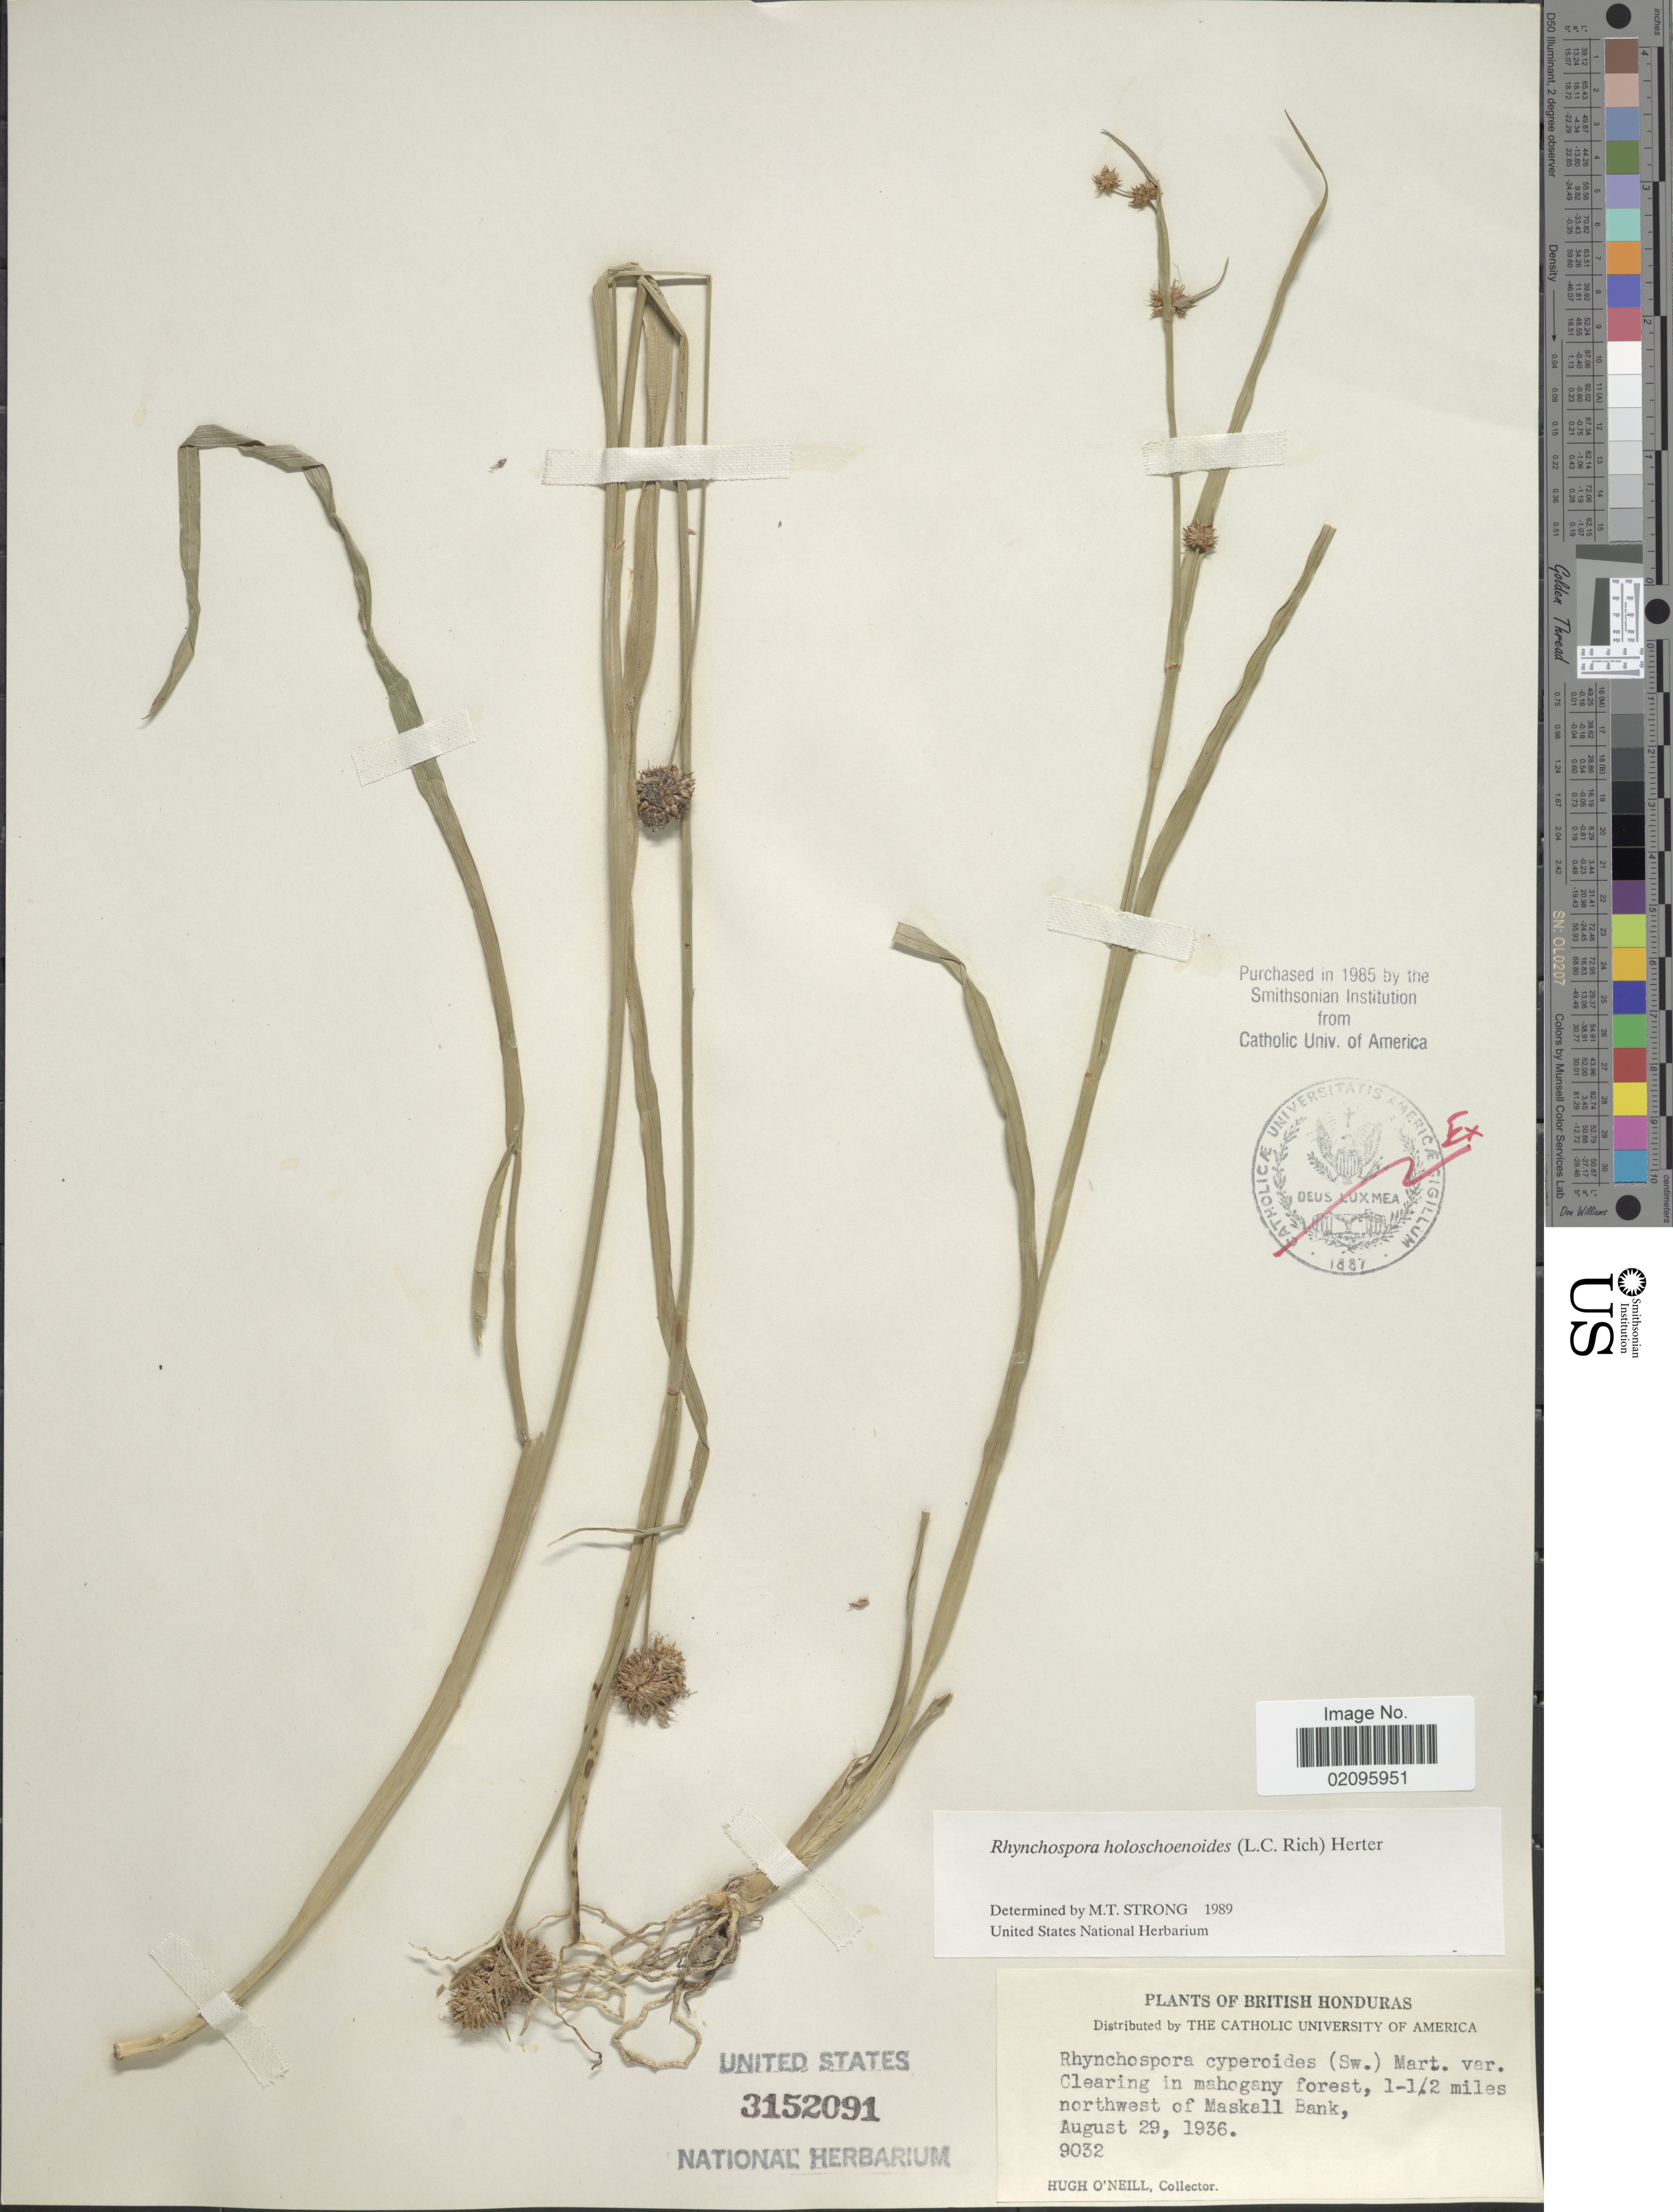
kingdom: Plantae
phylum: Tracheophyta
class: Liliopsida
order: Poales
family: Cyperaceae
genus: Rhynchospora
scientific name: Rhynchospora holoschoenoides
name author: (Rich.) Herter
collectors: H. O'Neill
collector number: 9032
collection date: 1936-08-29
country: Belize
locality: British Honduras, 1-1/2 miles northwest of Maskall Bank.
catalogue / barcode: US 3152091